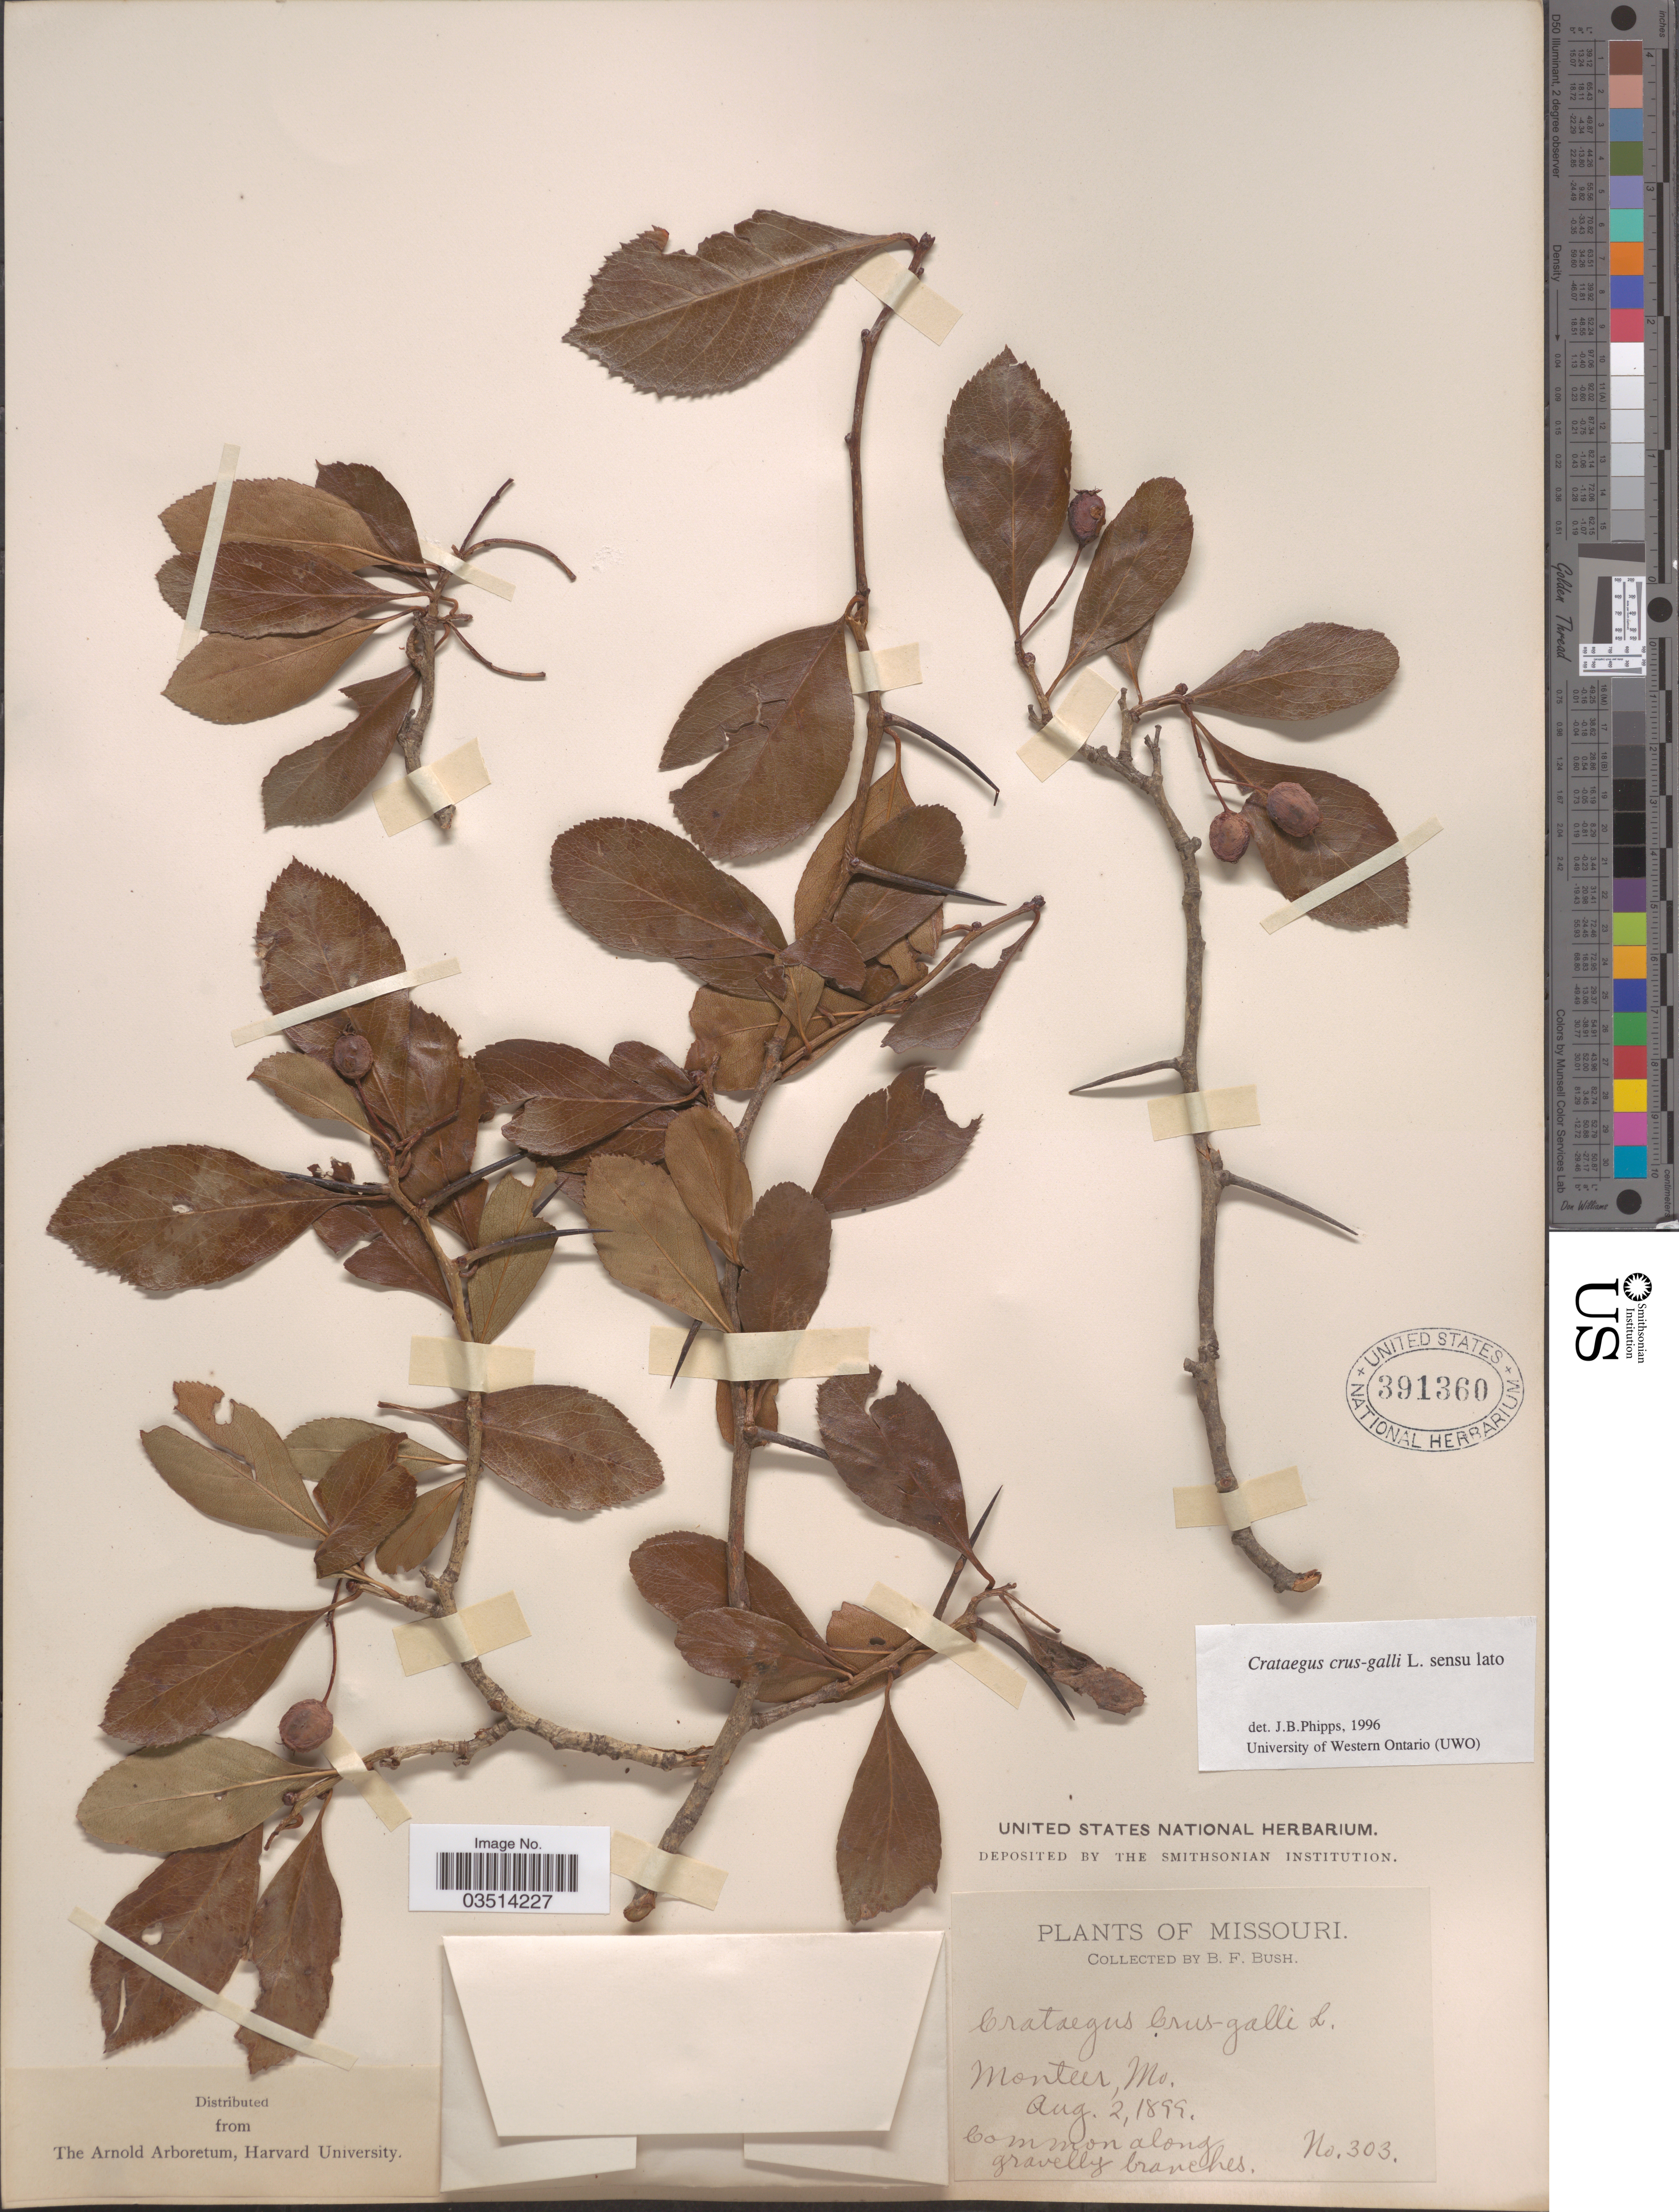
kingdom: Plantae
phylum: Tracheophyta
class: Magnoliopsida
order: Rosales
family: Rosaceae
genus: Crataegus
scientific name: Crataegus crus-galli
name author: L.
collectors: B. F. Bush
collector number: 303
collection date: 1899-08-02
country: United States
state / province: Missouri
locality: Monteer.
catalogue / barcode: US 391360